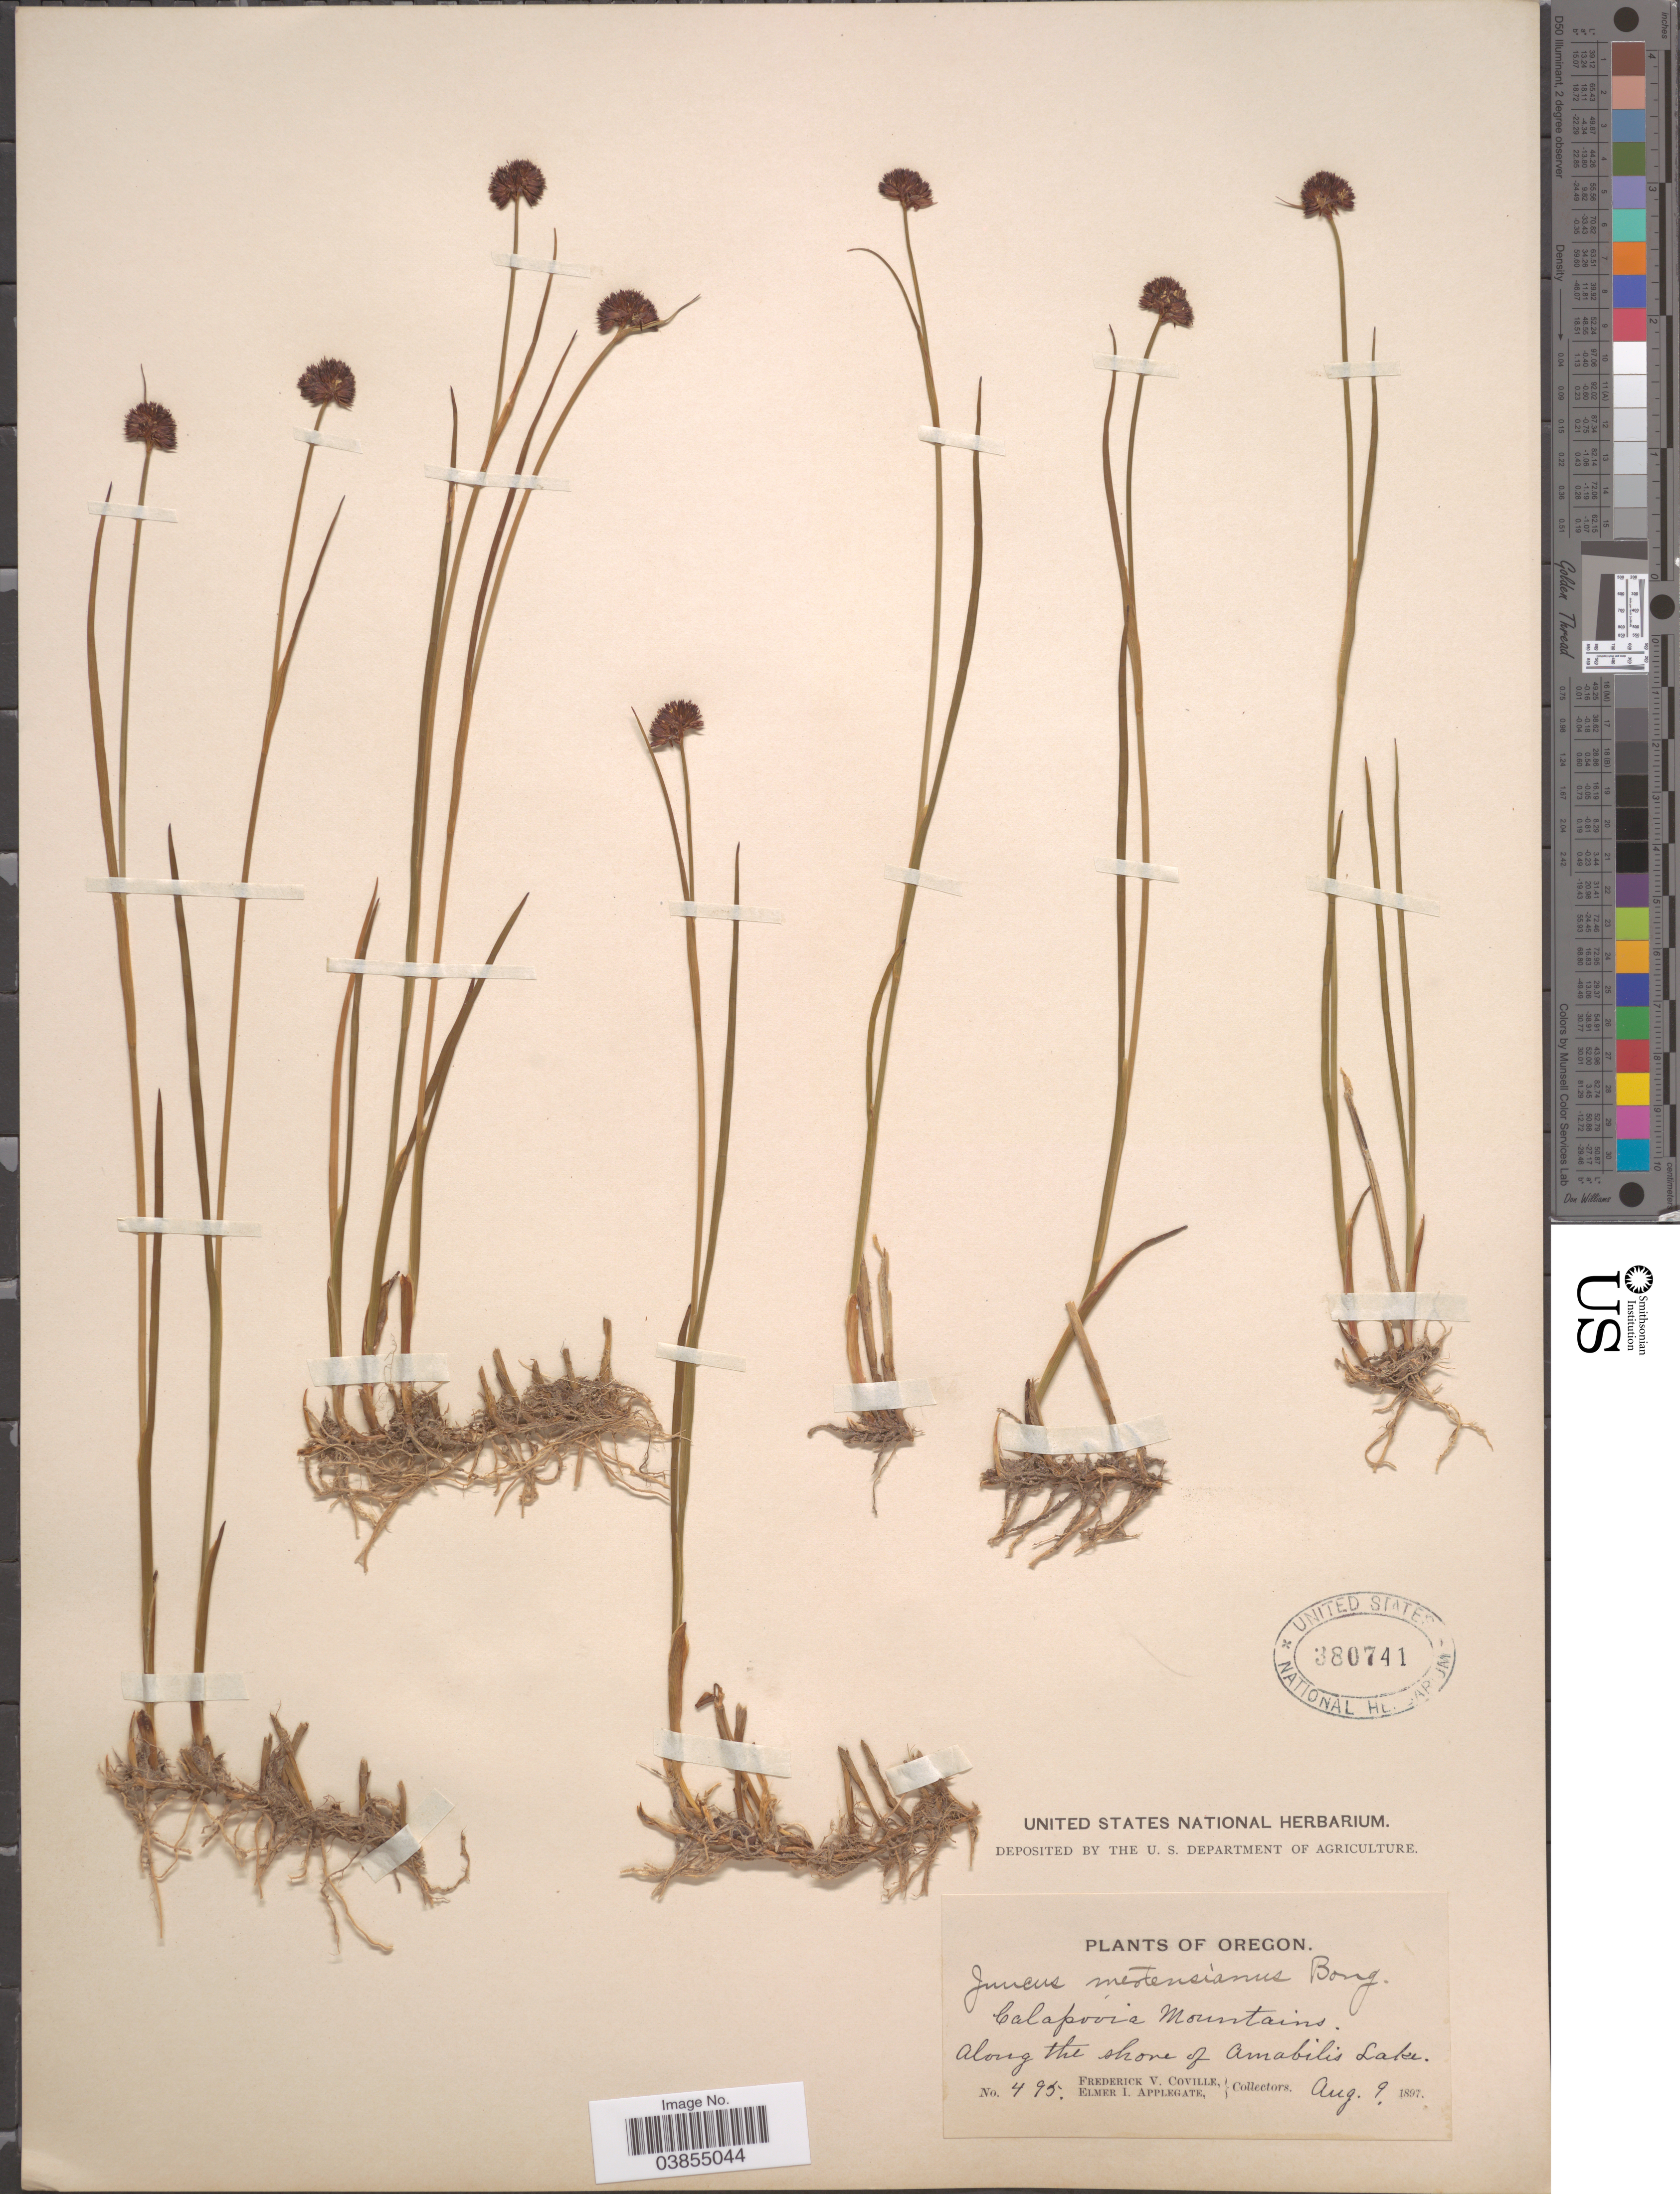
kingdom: Plantae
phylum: Tracheophyta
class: Liliopsida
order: Poales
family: Juncaceae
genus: Juncus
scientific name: Juncus mertensianus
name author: Bong.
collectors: F. V. Coville & E. I. Applegate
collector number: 495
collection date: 1897-08-09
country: United States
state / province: Oregon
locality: Calapooia Mountains. Along the shore of Amabilis Lake.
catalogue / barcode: US 380741